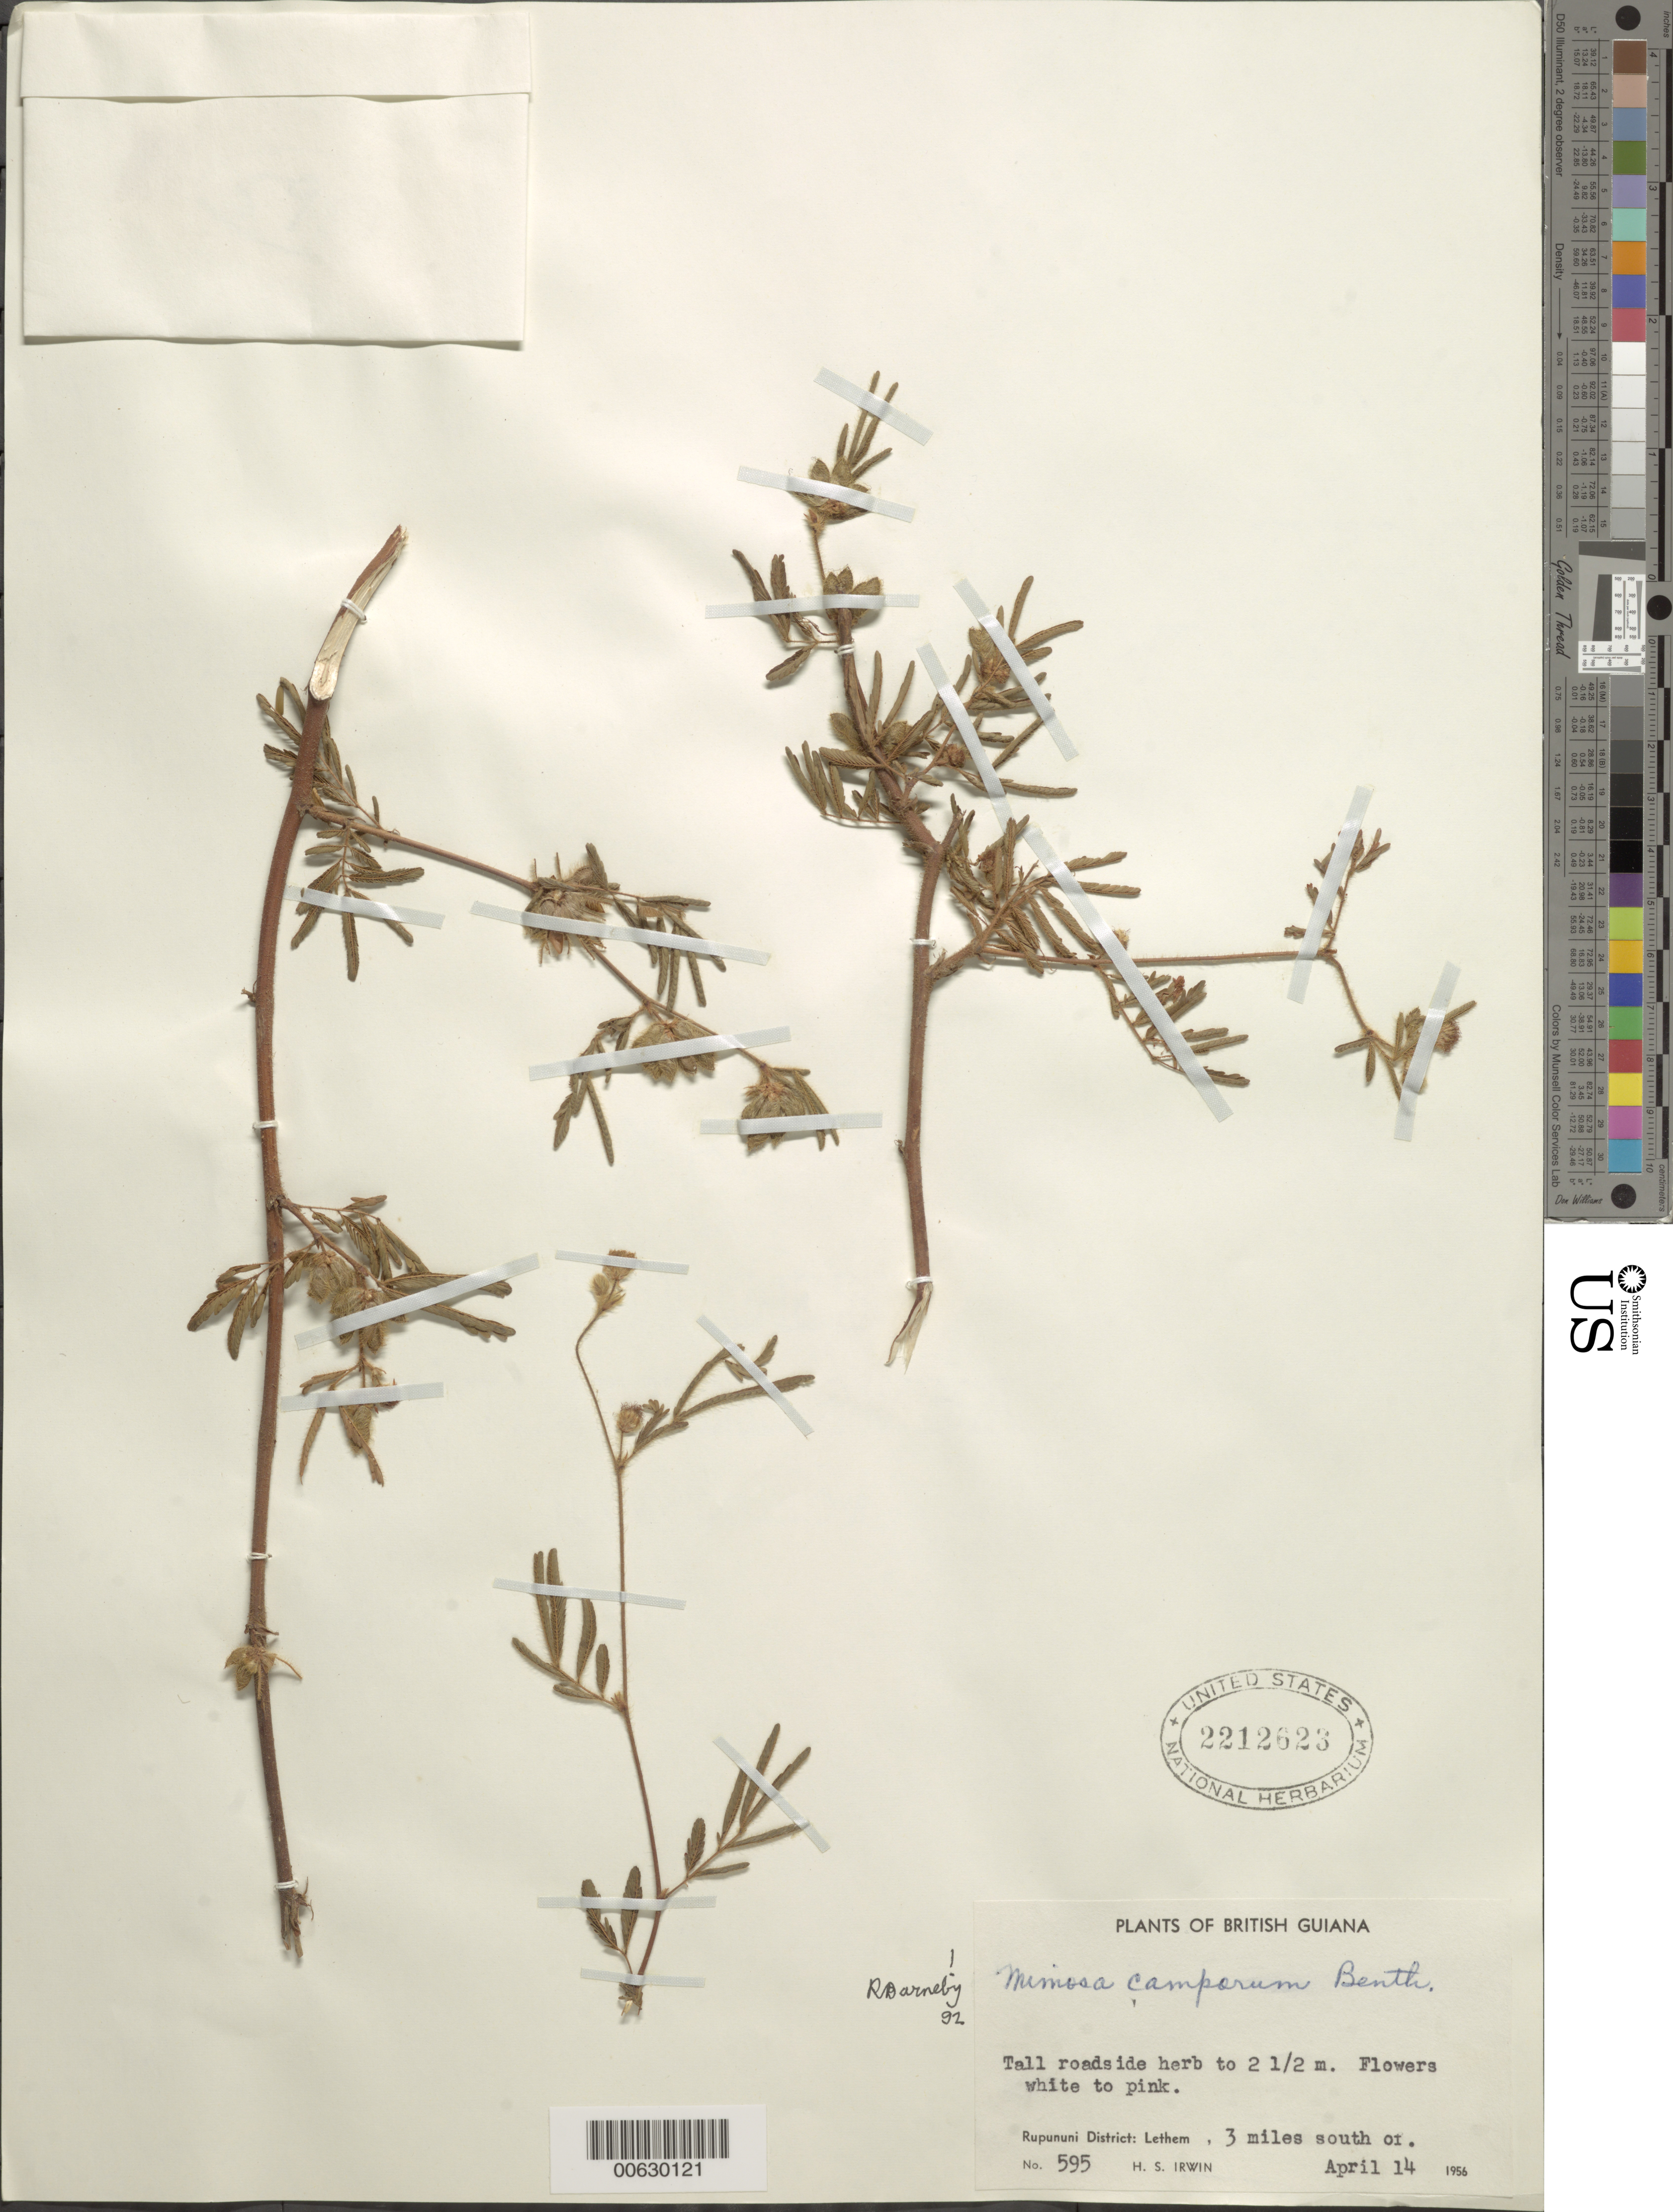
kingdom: Plantae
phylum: Tracheophyta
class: Magnoliopsida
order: Fabales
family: Fabaceae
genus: Mimosa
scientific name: Mimosa camporum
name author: Benth.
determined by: Barneby, Rupert C., (NY)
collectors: H. Irwin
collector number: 595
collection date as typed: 14-Apr-56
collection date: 1956-04-14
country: Guyana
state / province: U. Takutu-U. Essequibo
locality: Rupununi Dist., 3 mi. S of Lethem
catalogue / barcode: US 2212623